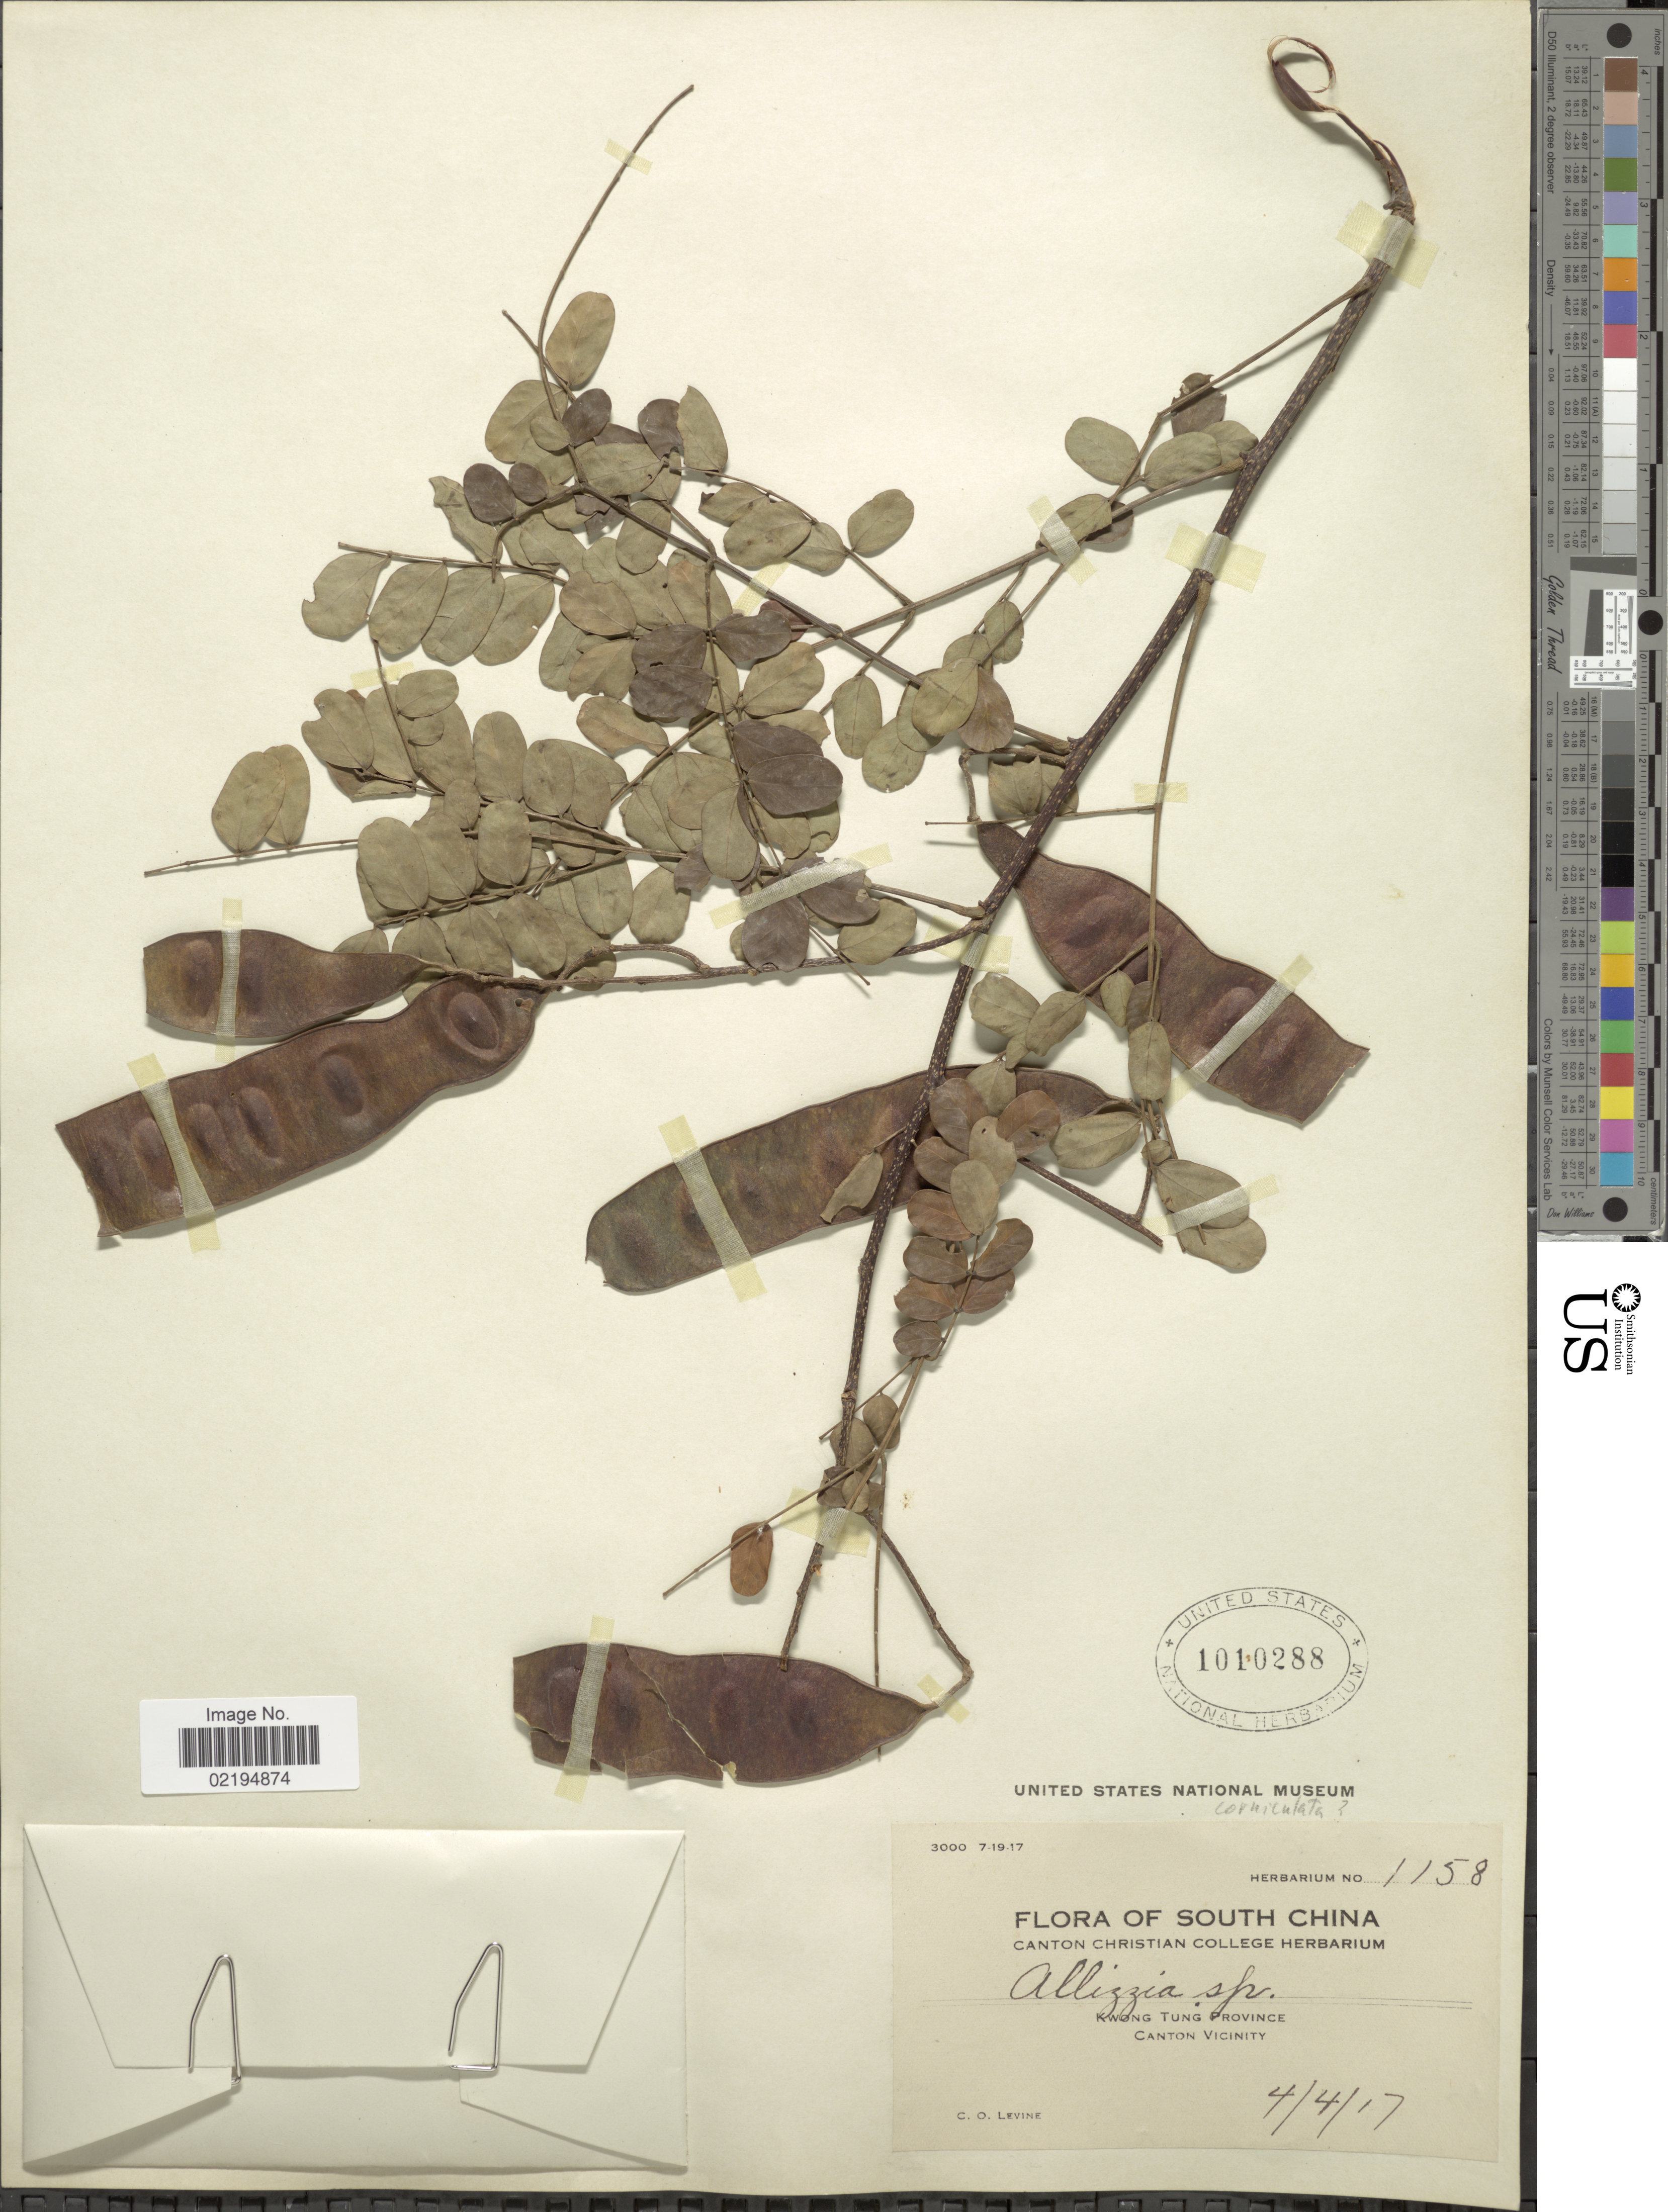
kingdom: Plantae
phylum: Tracheophyta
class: Magnoliopsida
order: Fabales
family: Fabaceae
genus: Albizia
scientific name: Albizia sp.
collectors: C. O. Levine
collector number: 1158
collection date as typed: Transcribed d/m/y: 4/4/17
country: China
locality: South China, Kwong Tung Province, Canton vicinity.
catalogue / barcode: US 1010288